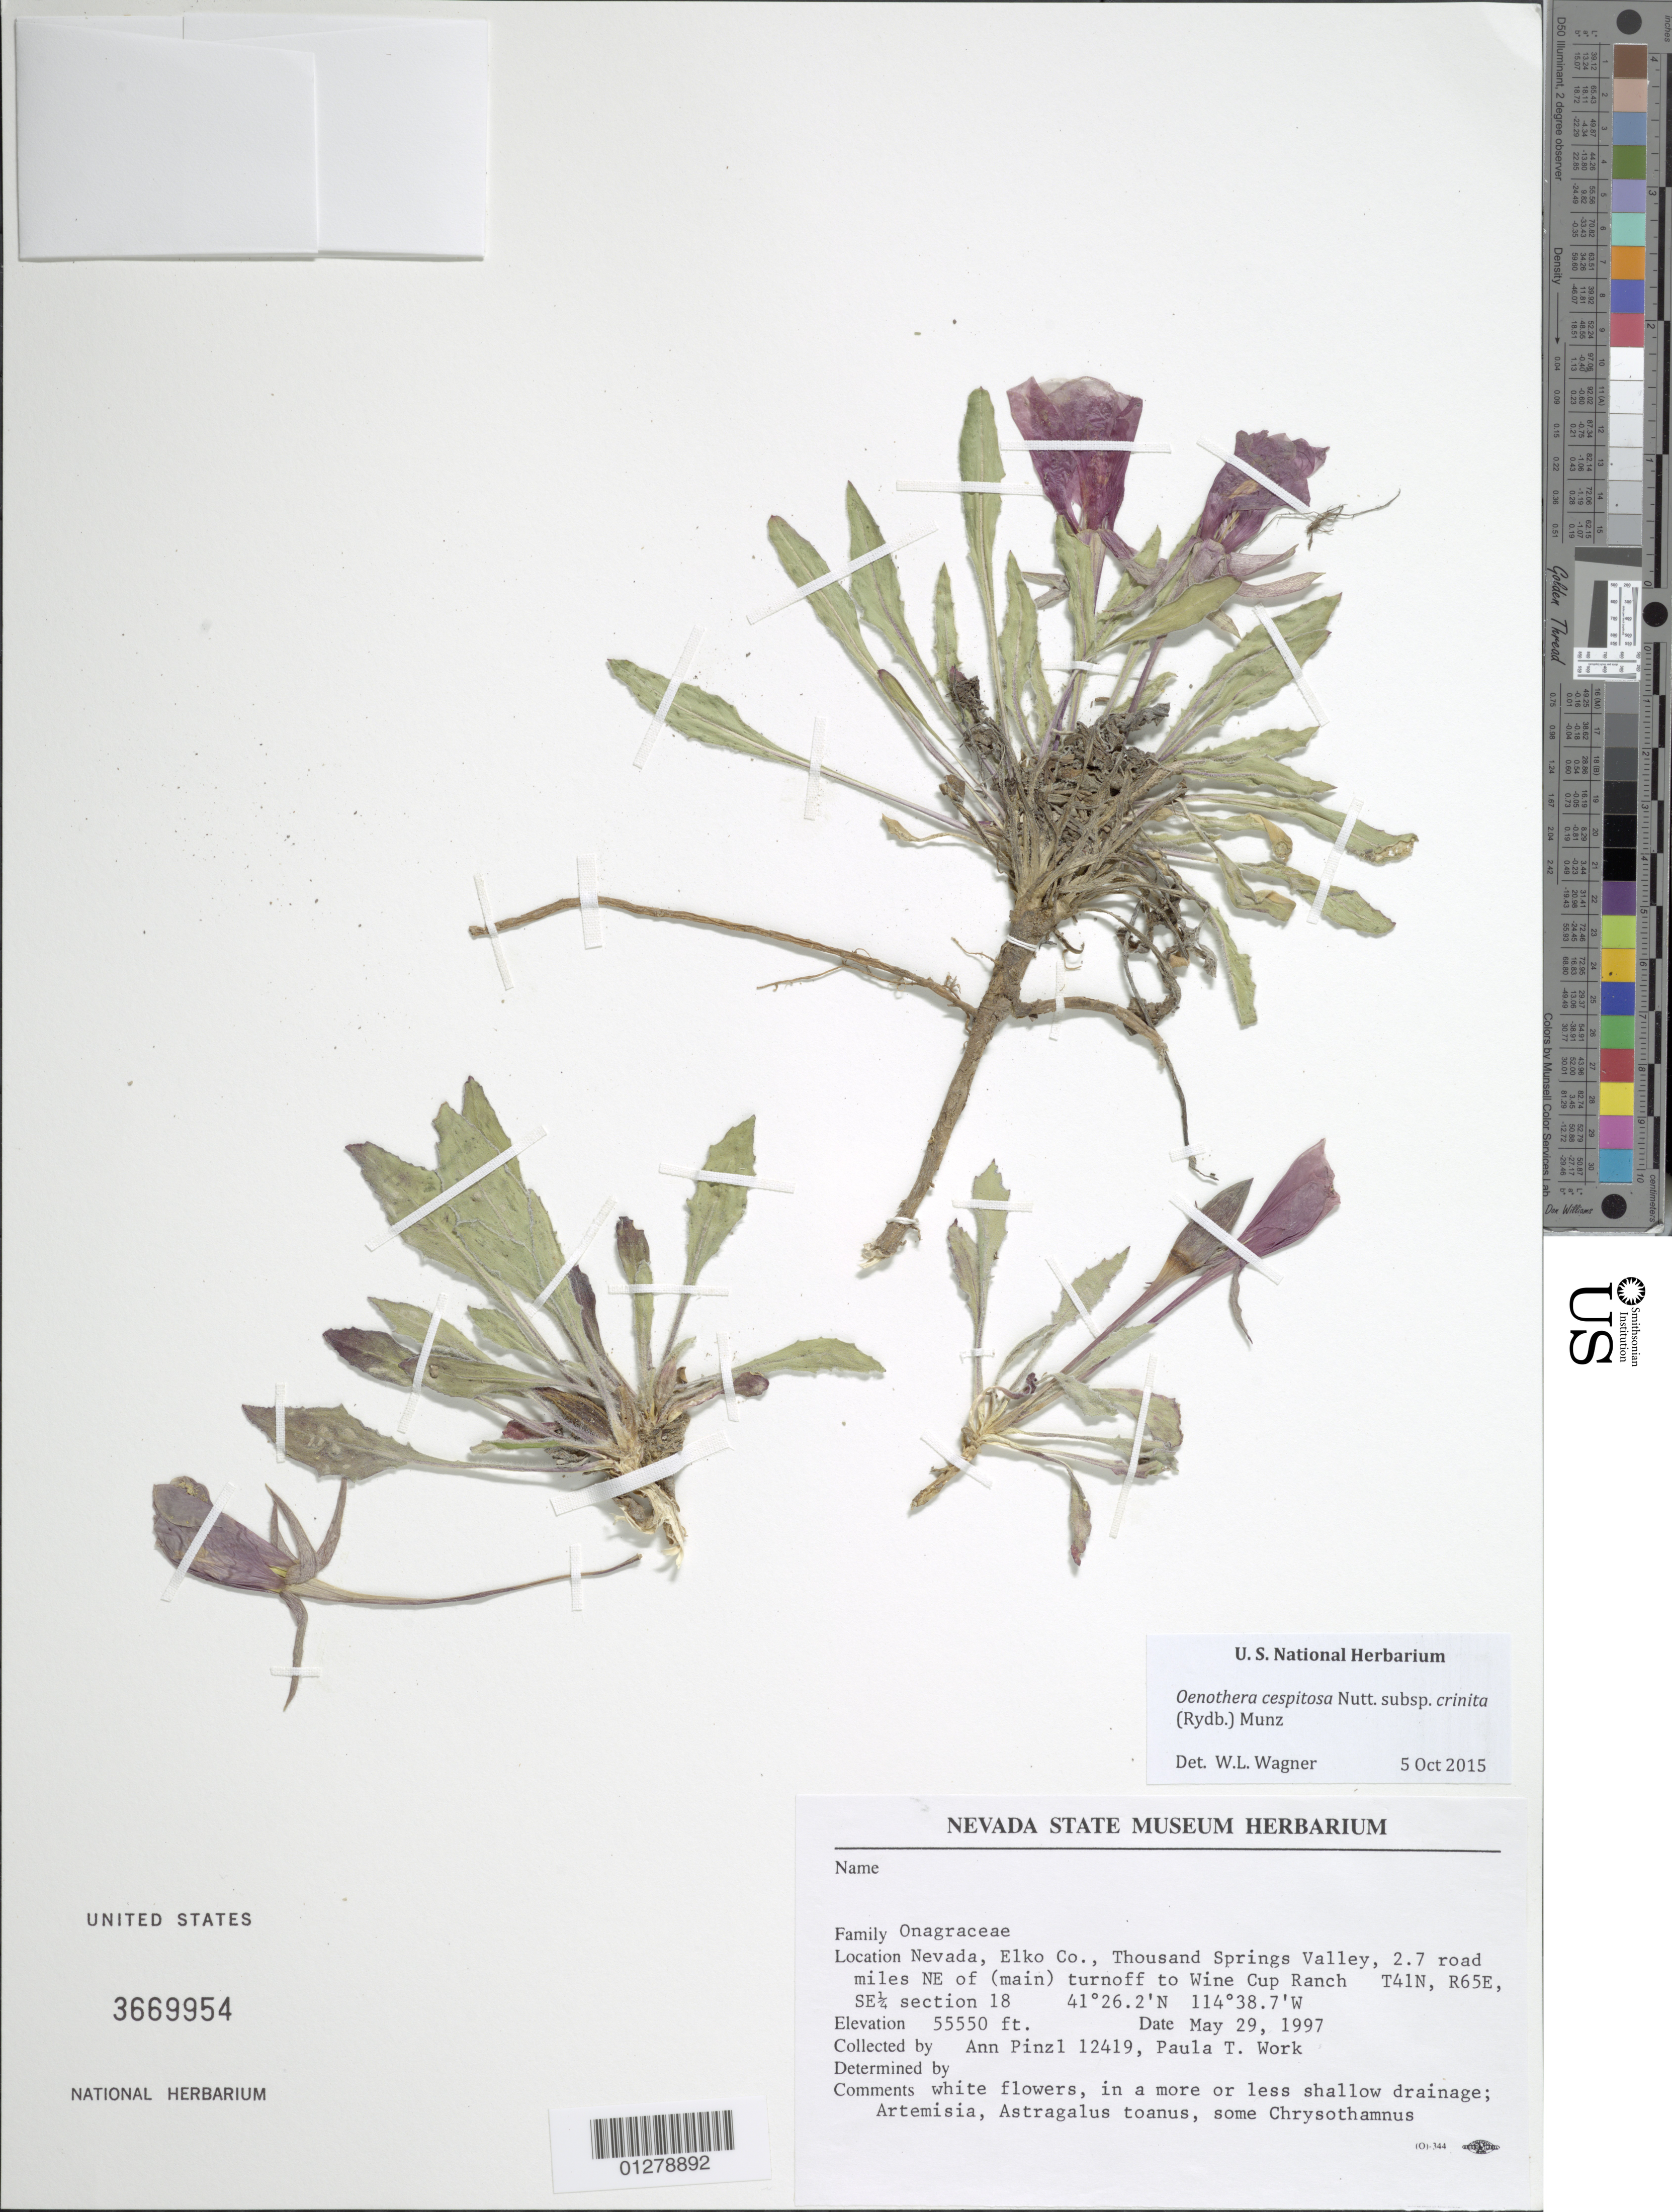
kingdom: Plantae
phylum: Tracheophyta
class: Magnoliopsida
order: Myrtales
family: Onagraceae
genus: Oenothera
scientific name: Oenothera cespitosa subsp. crinita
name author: (Rydb.) Munz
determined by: Wagner, W. L., (BOT), Smithsonian Institution - National Museum of Natural History (UNITED STATES)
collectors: A. Pinzl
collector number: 12419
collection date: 1997-05-29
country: United States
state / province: Nevada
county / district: Elko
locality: Thousand Springs Valley, 2.7 road miles NE of (main) turnoff to Wine Cup Ranch, T41, R65E, SE 1/4 section 18.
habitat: Shallow drainage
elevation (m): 1692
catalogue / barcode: US 3669954